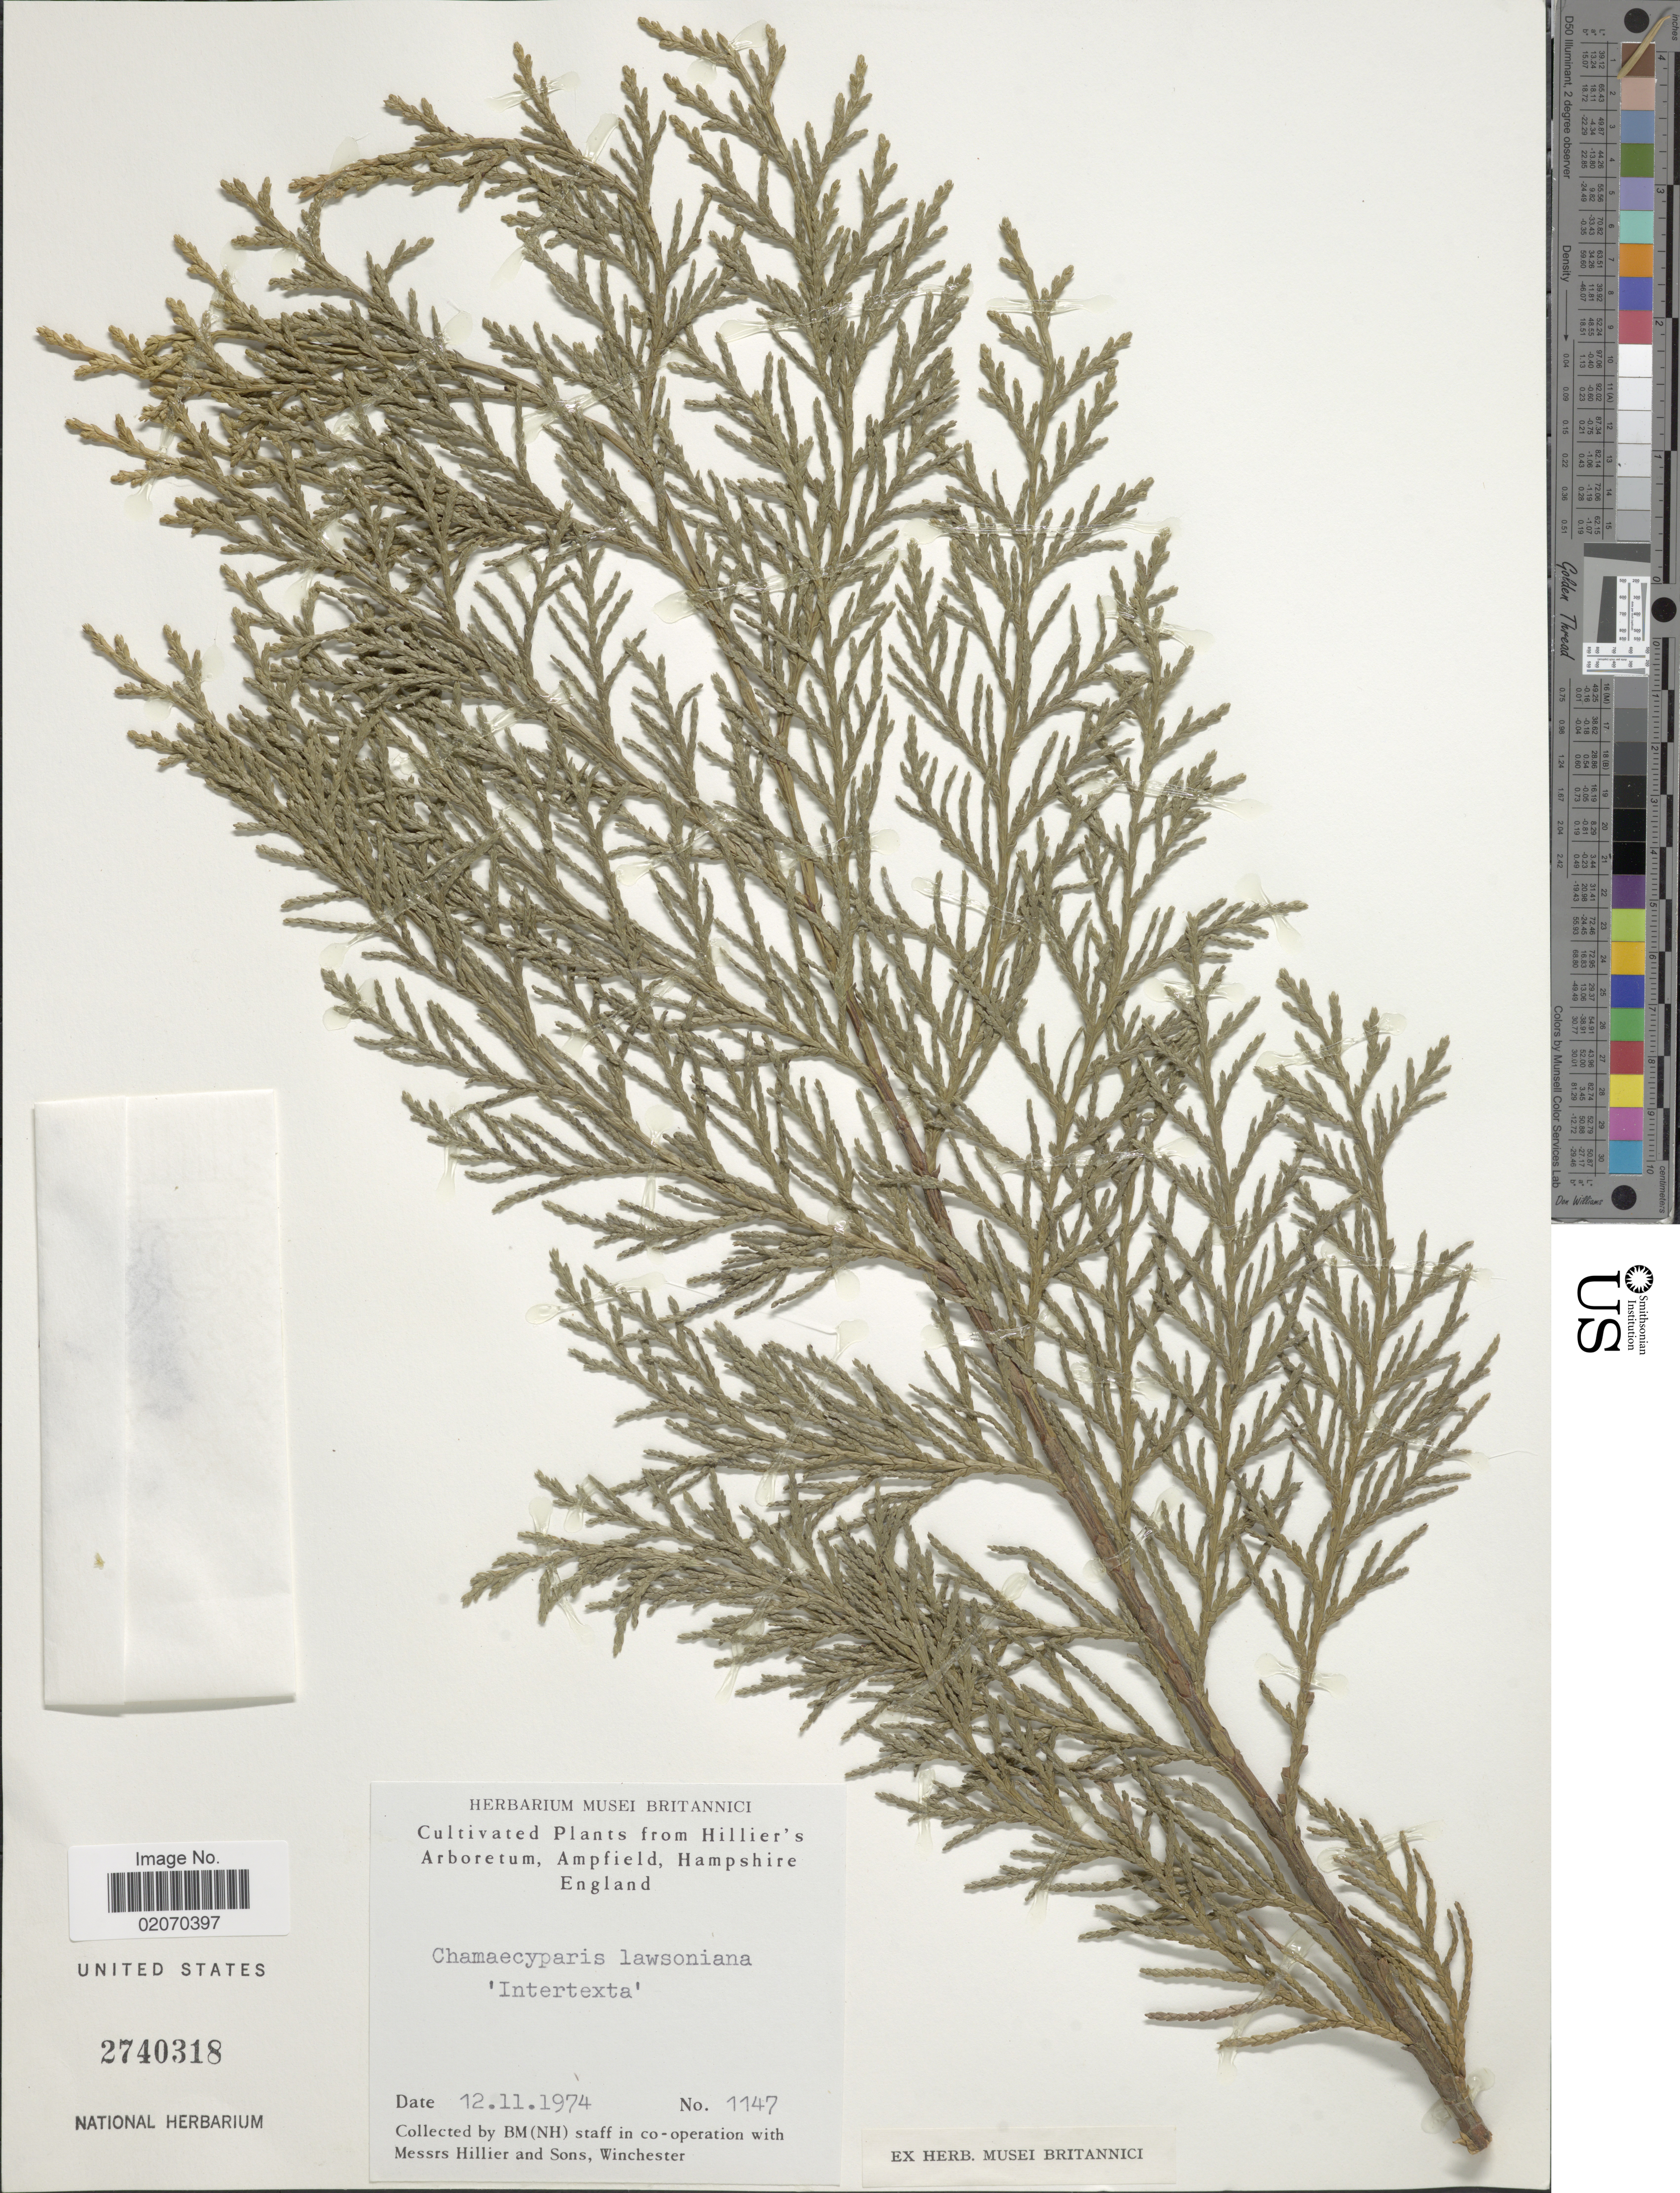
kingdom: Plantae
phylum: Tracheophyta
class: Pinopsida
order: Pinales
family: Cupressaceae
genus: Chamaecyparis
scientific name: Chamaecyparis lawsoniana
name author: (A. Murray bis) Parl.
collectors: ex herb. Musei Britannici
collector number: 1147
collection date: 1974-11-12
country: United Kingdom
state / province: England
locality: Hillier's Arboretum, Ampfield, Hampshire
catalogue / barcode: US 2740318